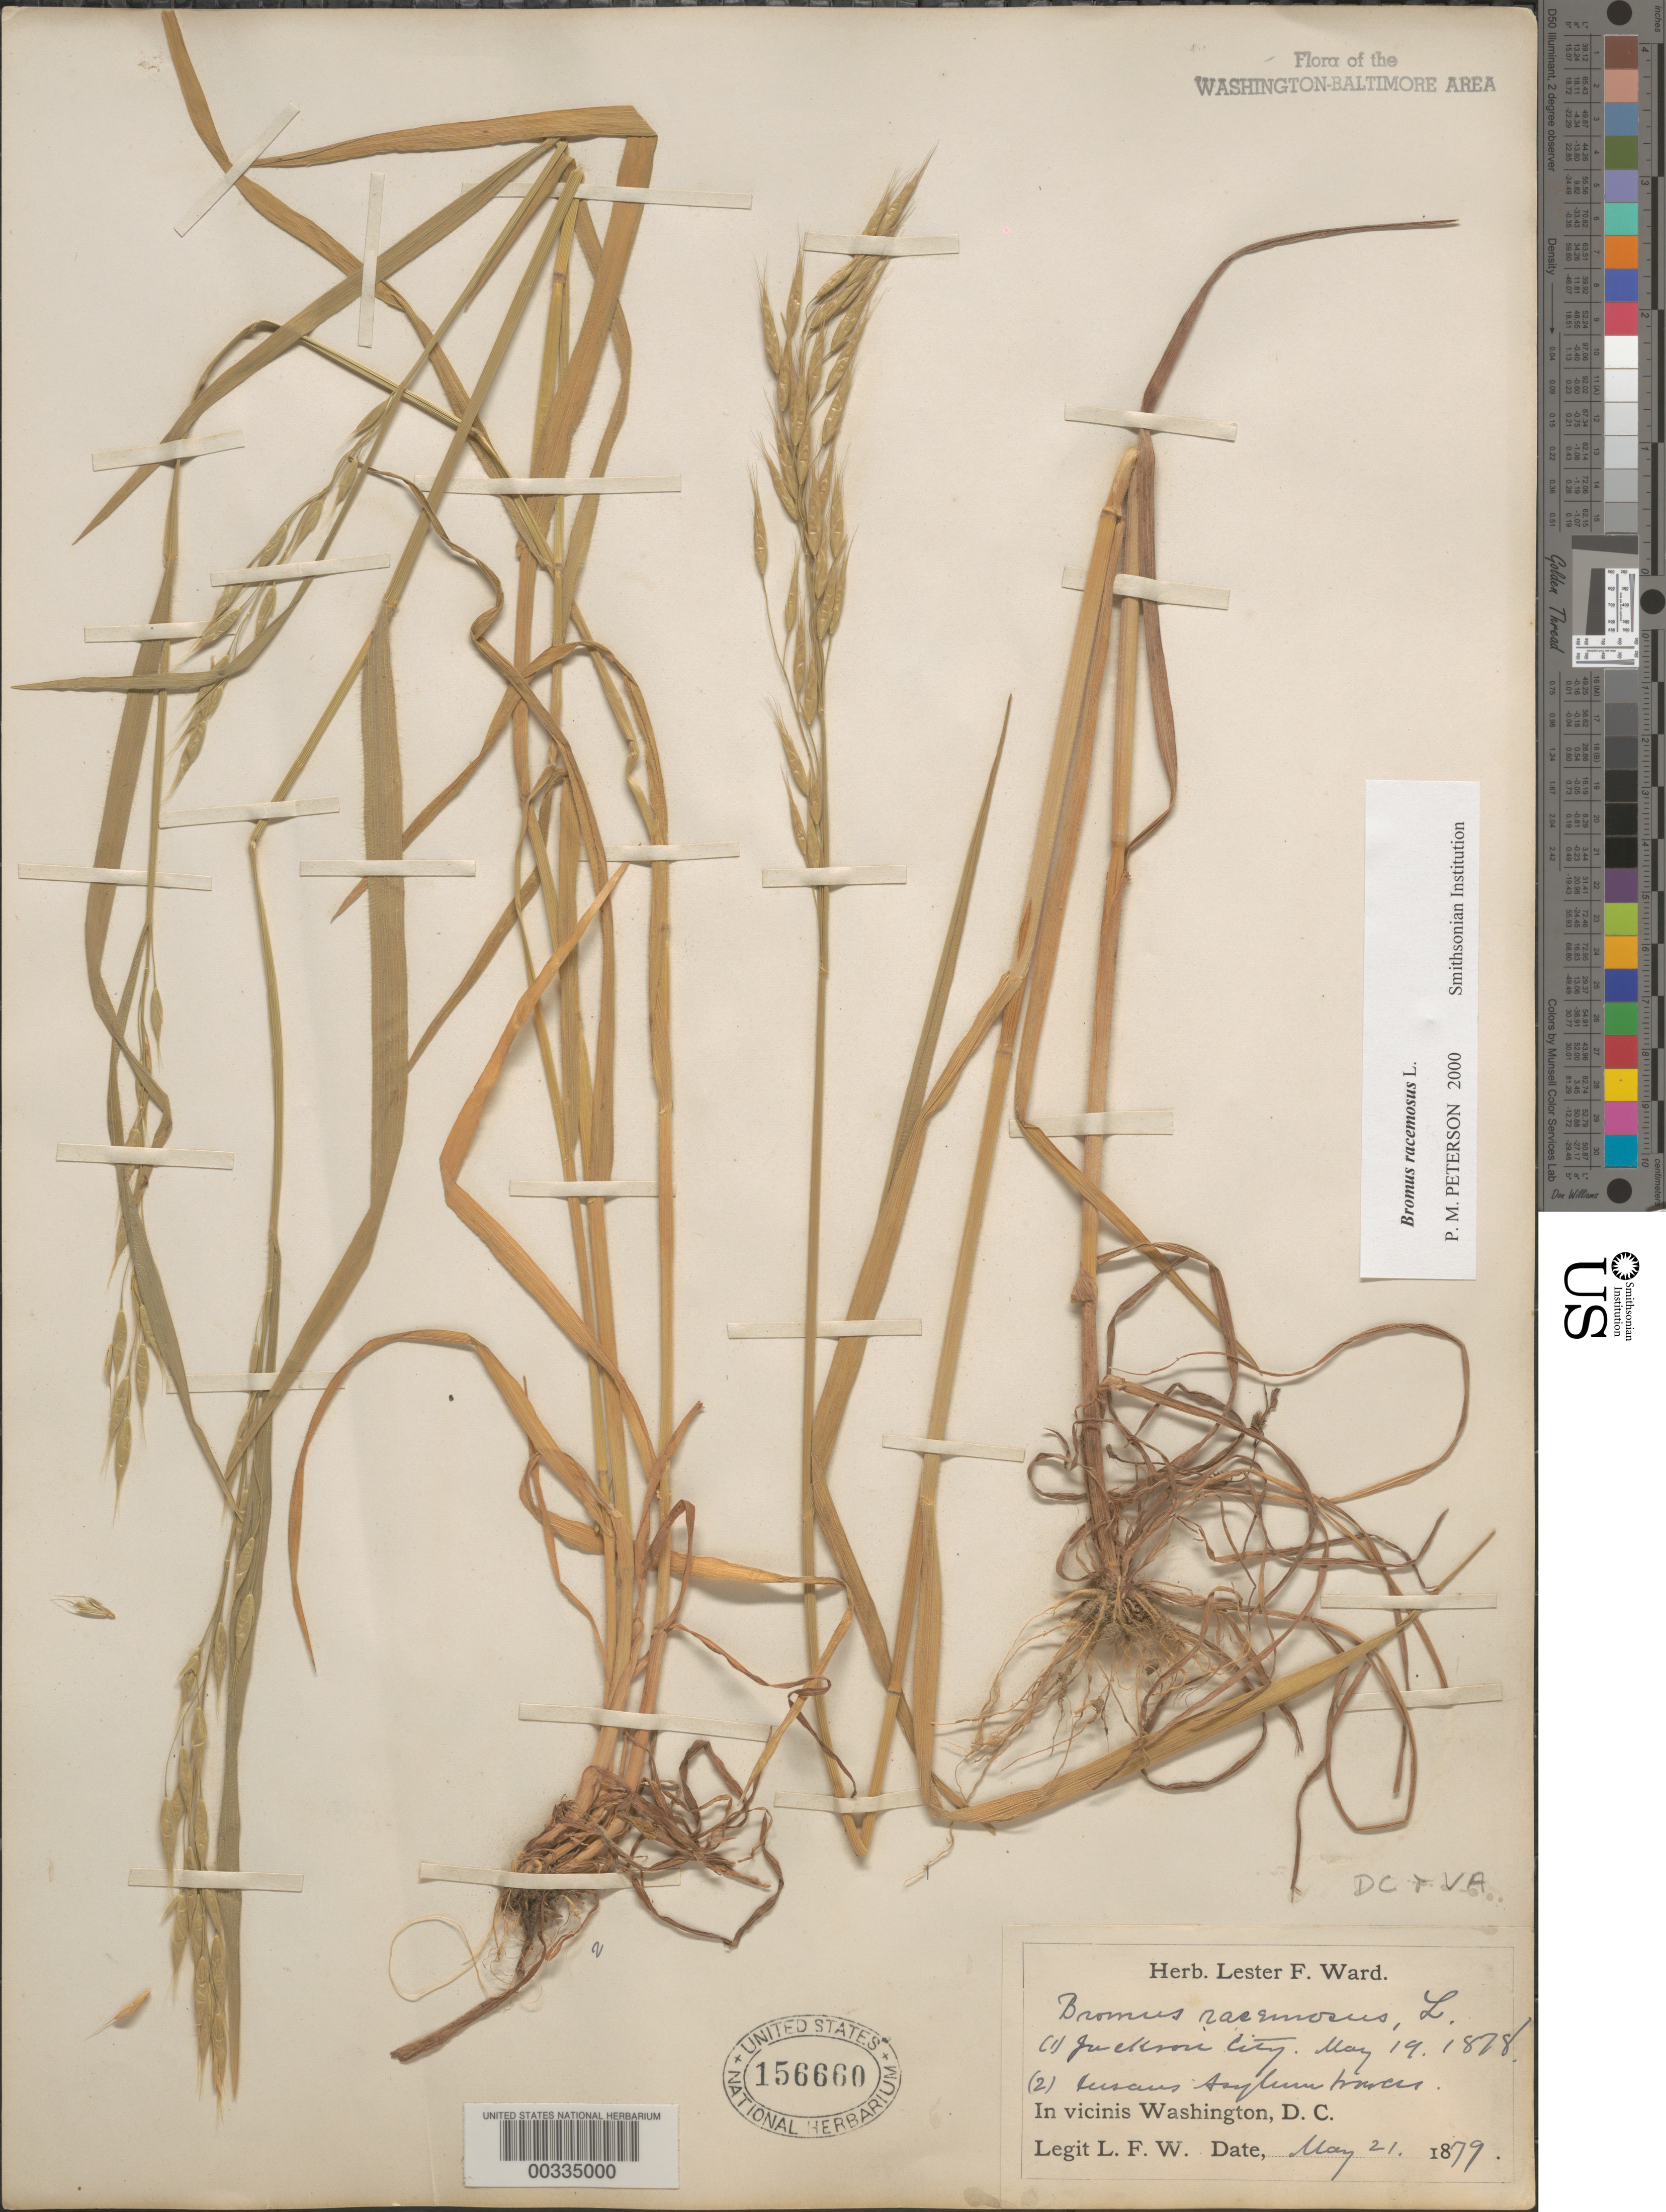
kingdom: Plantae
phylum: Tracheophyta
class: Liliopsida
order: Poales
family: Poaceae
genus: Bromus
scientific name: Bromus commutatus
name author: Schrad.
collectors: L. F. Ward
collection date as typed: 19 May 1878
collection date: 1878-05-19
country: United States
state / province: Virginia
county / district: Arlington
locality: Jackson City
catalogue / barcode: US 156660